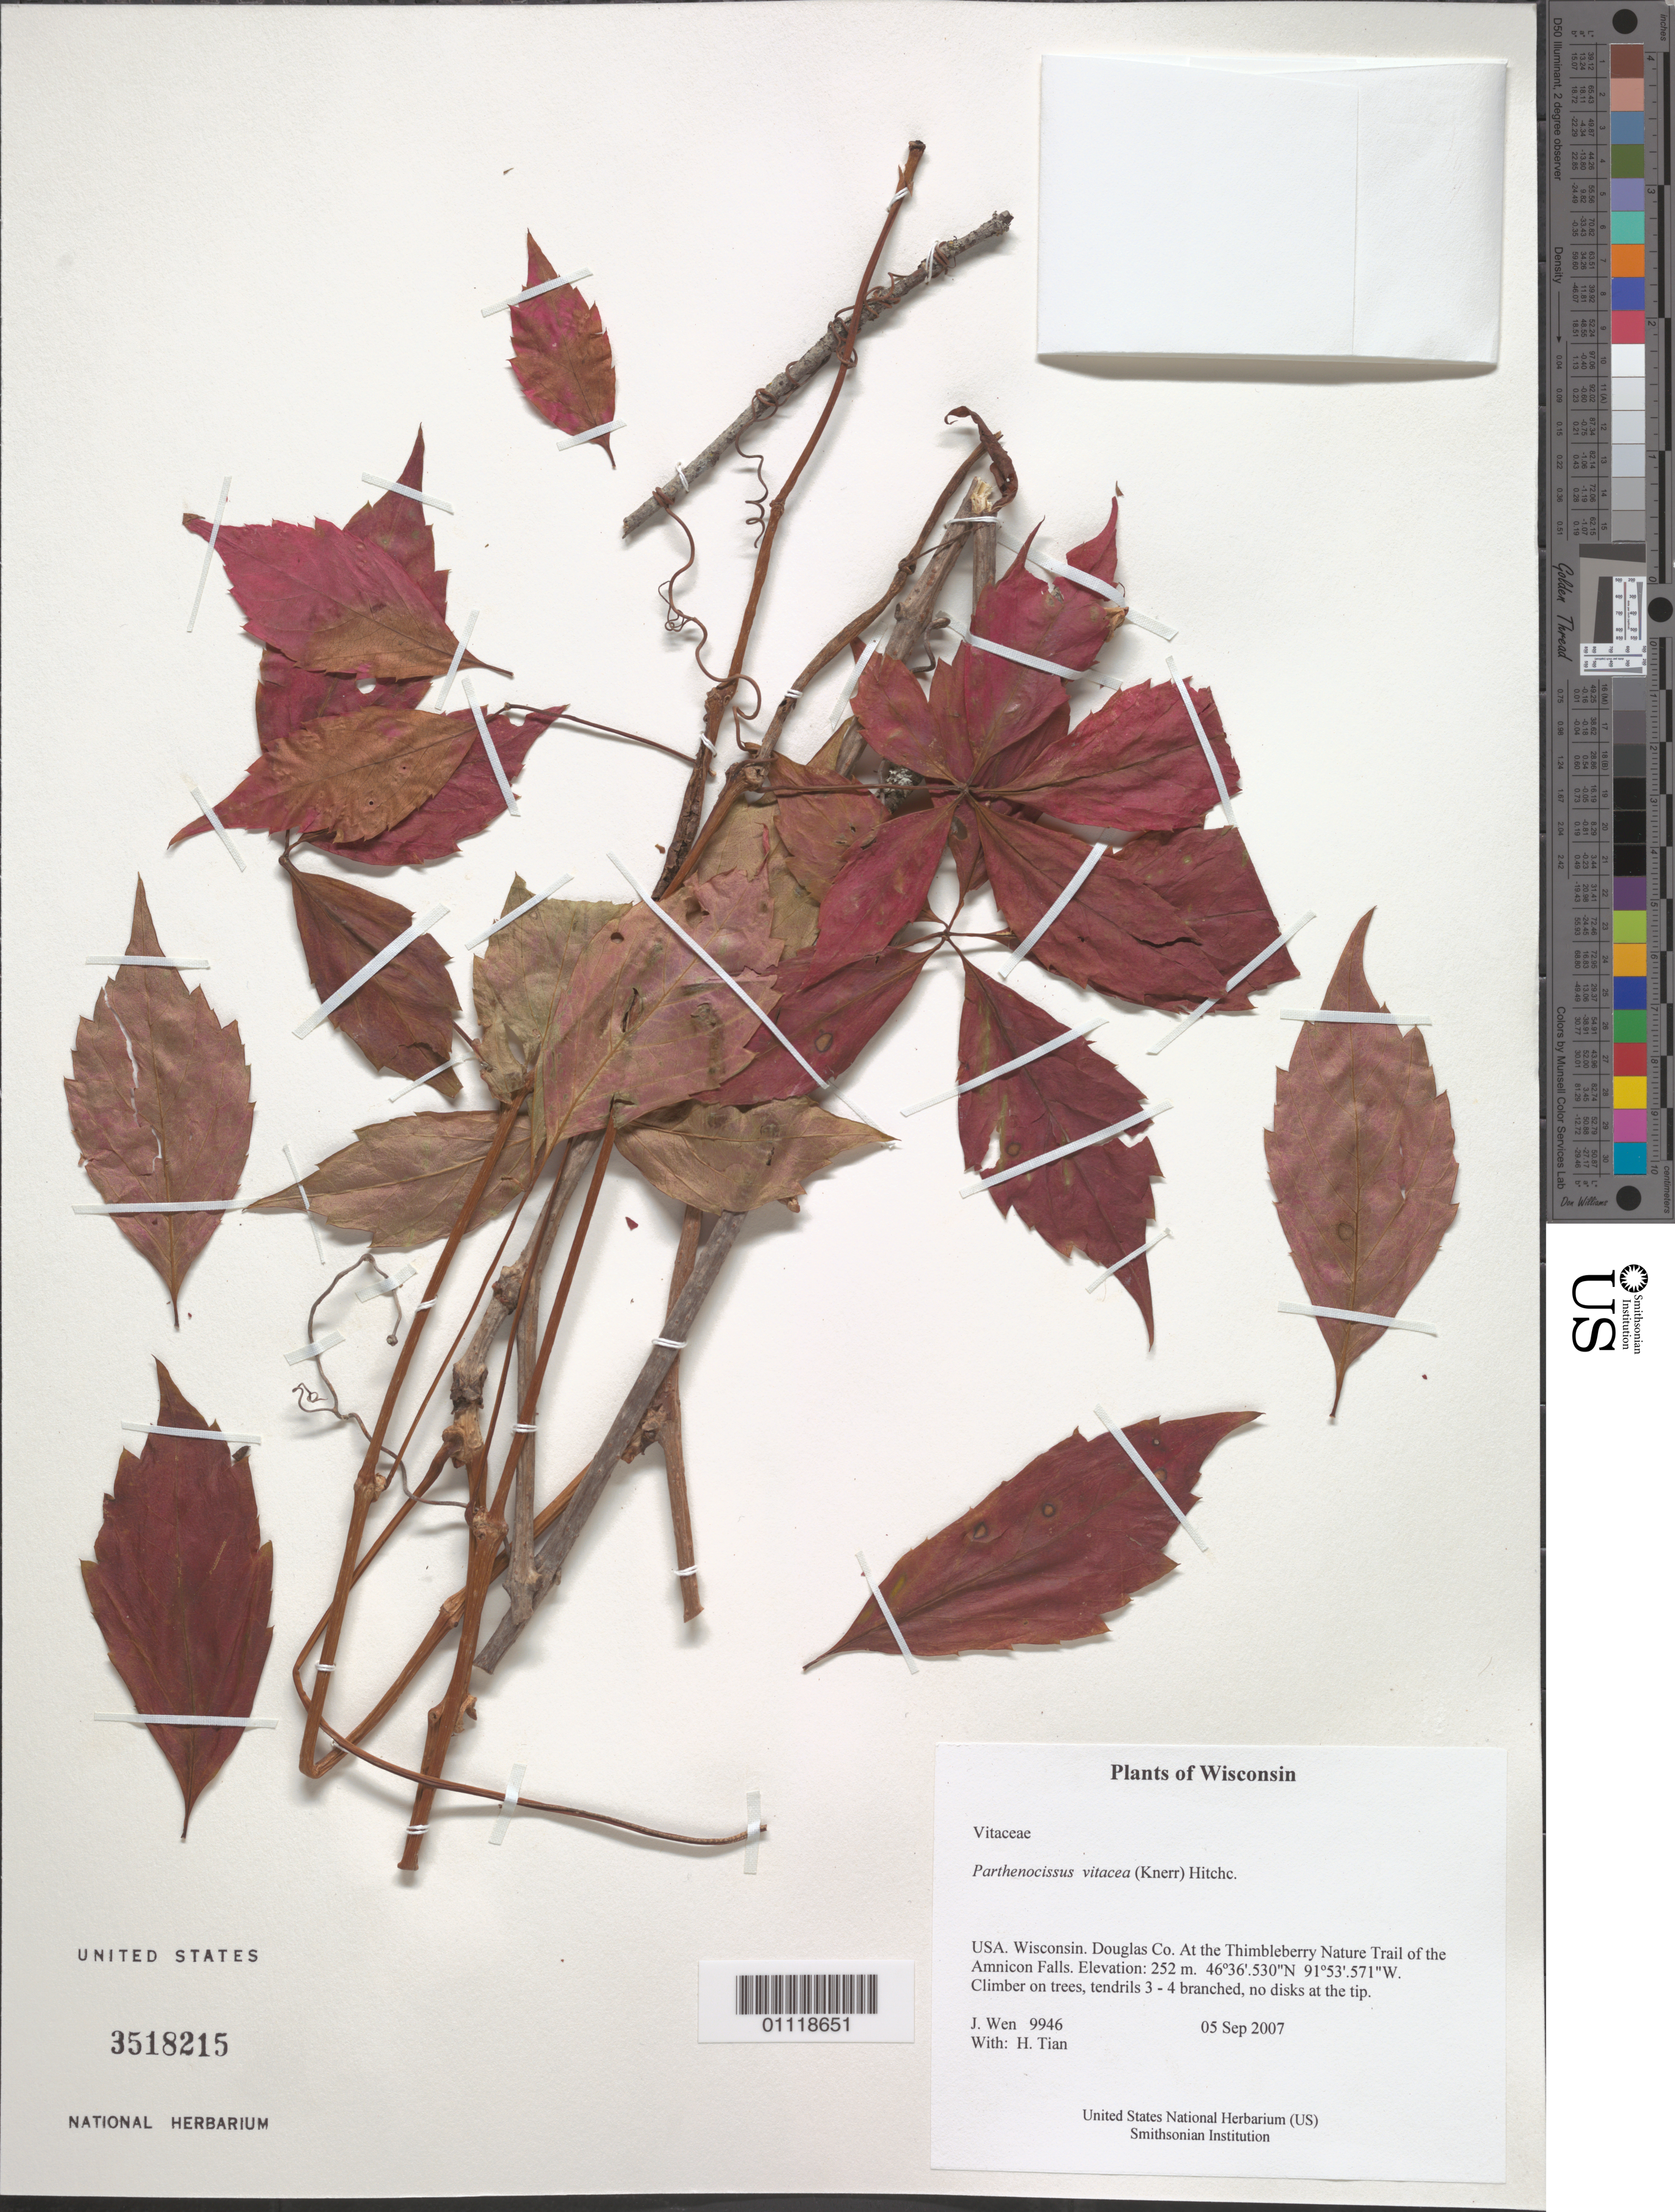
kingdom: Plantae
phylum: Tracheophyta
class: Magnoliopsida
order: Vitales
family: Vitaceae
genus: Parthenocissus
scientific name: Parthenocissus vitacea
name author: (Knerr) Hitchc.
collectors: J. Wen & H. Tian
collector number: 9946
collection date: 2007-09-05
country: United States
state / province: Wisconsin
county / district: Douglas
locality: At the Thimbleberry Nature Trail of the Amnicon Falls.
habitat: Climber on trees.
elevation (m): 252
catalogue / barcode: US 3518215